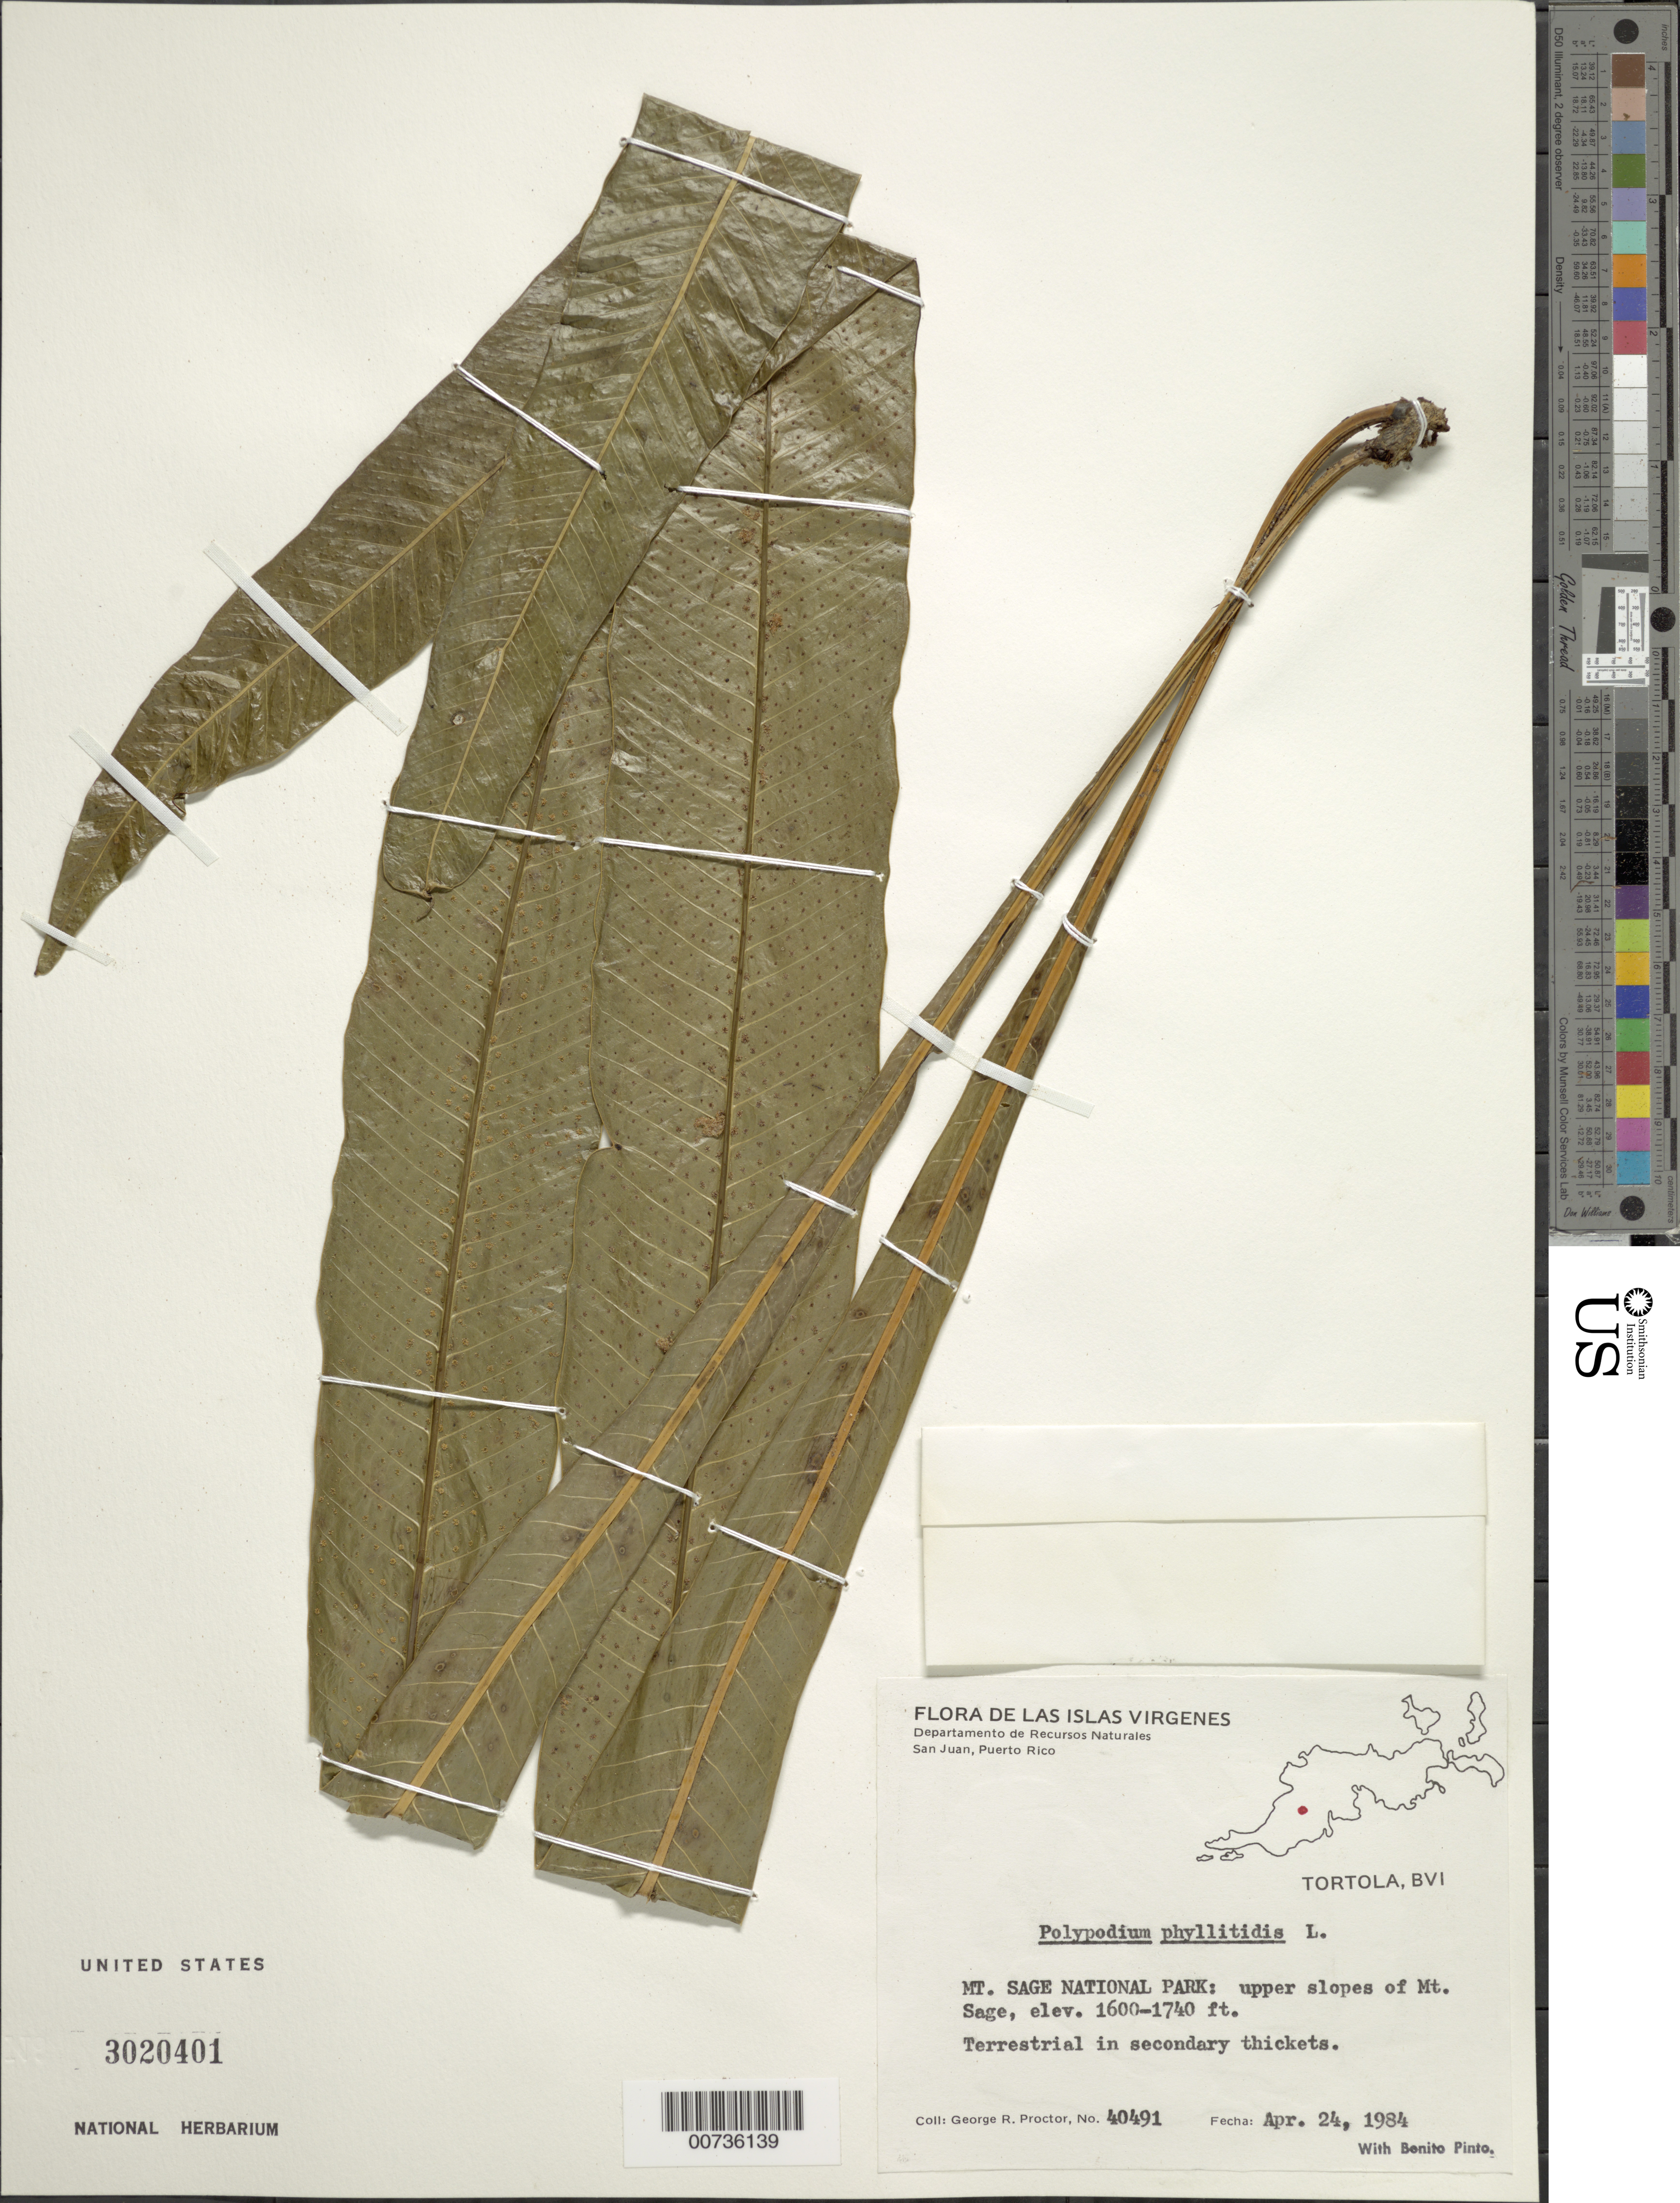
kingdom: Plantae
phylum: Tracheophyta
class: Polypodiopsida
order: Polypodiales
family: Polypodiaceae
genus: Campyloneurum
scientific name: Campyloneurum phyllitidis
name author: (L.) C. Presl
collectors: G. R. Proctor & B. Pinto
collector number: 40491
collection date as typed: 24 Apr 1984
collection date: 1984-04-24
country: British Virgin Islands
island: Tortola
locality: Tortola. Mt. Sage National Park: upper slopes of Mt. Sage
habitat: Terrestrial in secondary thickets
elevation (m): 488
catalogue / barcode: US 3020401